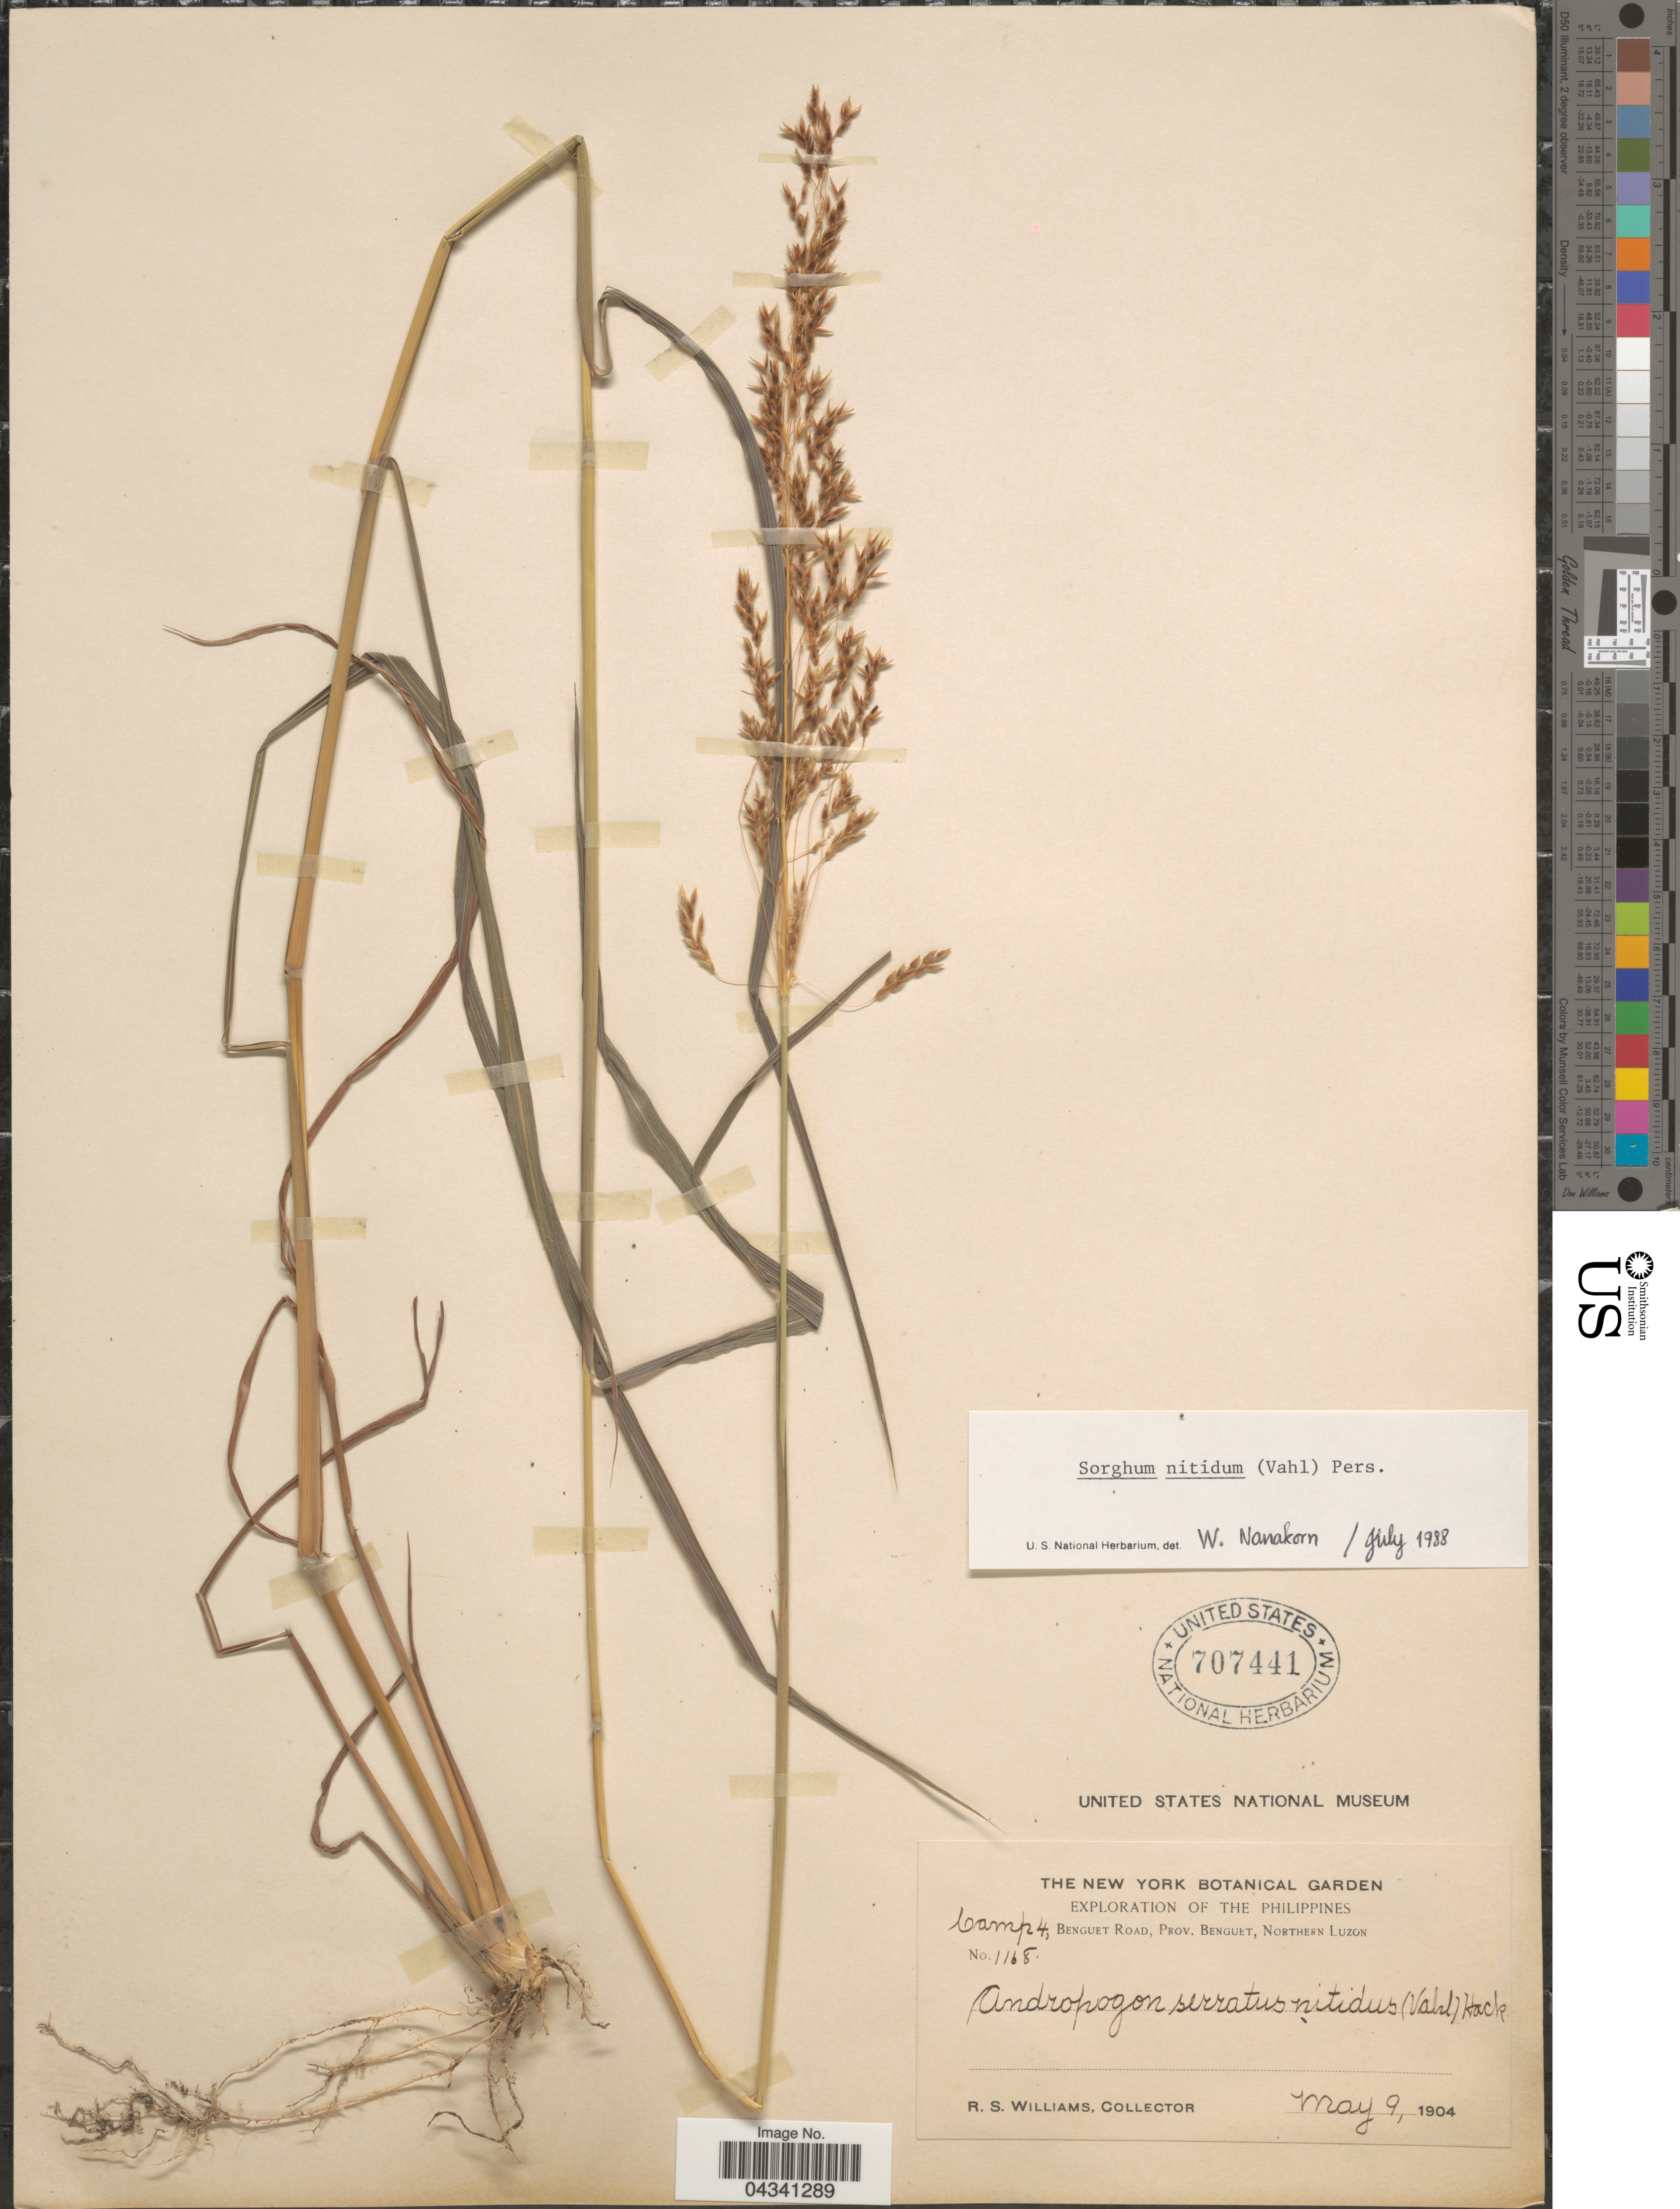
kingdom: Plantae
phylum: Tracheophyta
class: Liliopsida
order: Poales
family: Poaceae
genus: Sorghum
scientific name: Sorghum nitidum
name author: (Vahl) Pers.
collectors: R. S. Williams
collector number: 1168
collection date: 1904-05-09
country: Philippines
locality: Exploration of The Philippines. Camp 4, Benguet Road, Prov. Benguet, Northern Luzon.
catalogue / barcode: US 707441